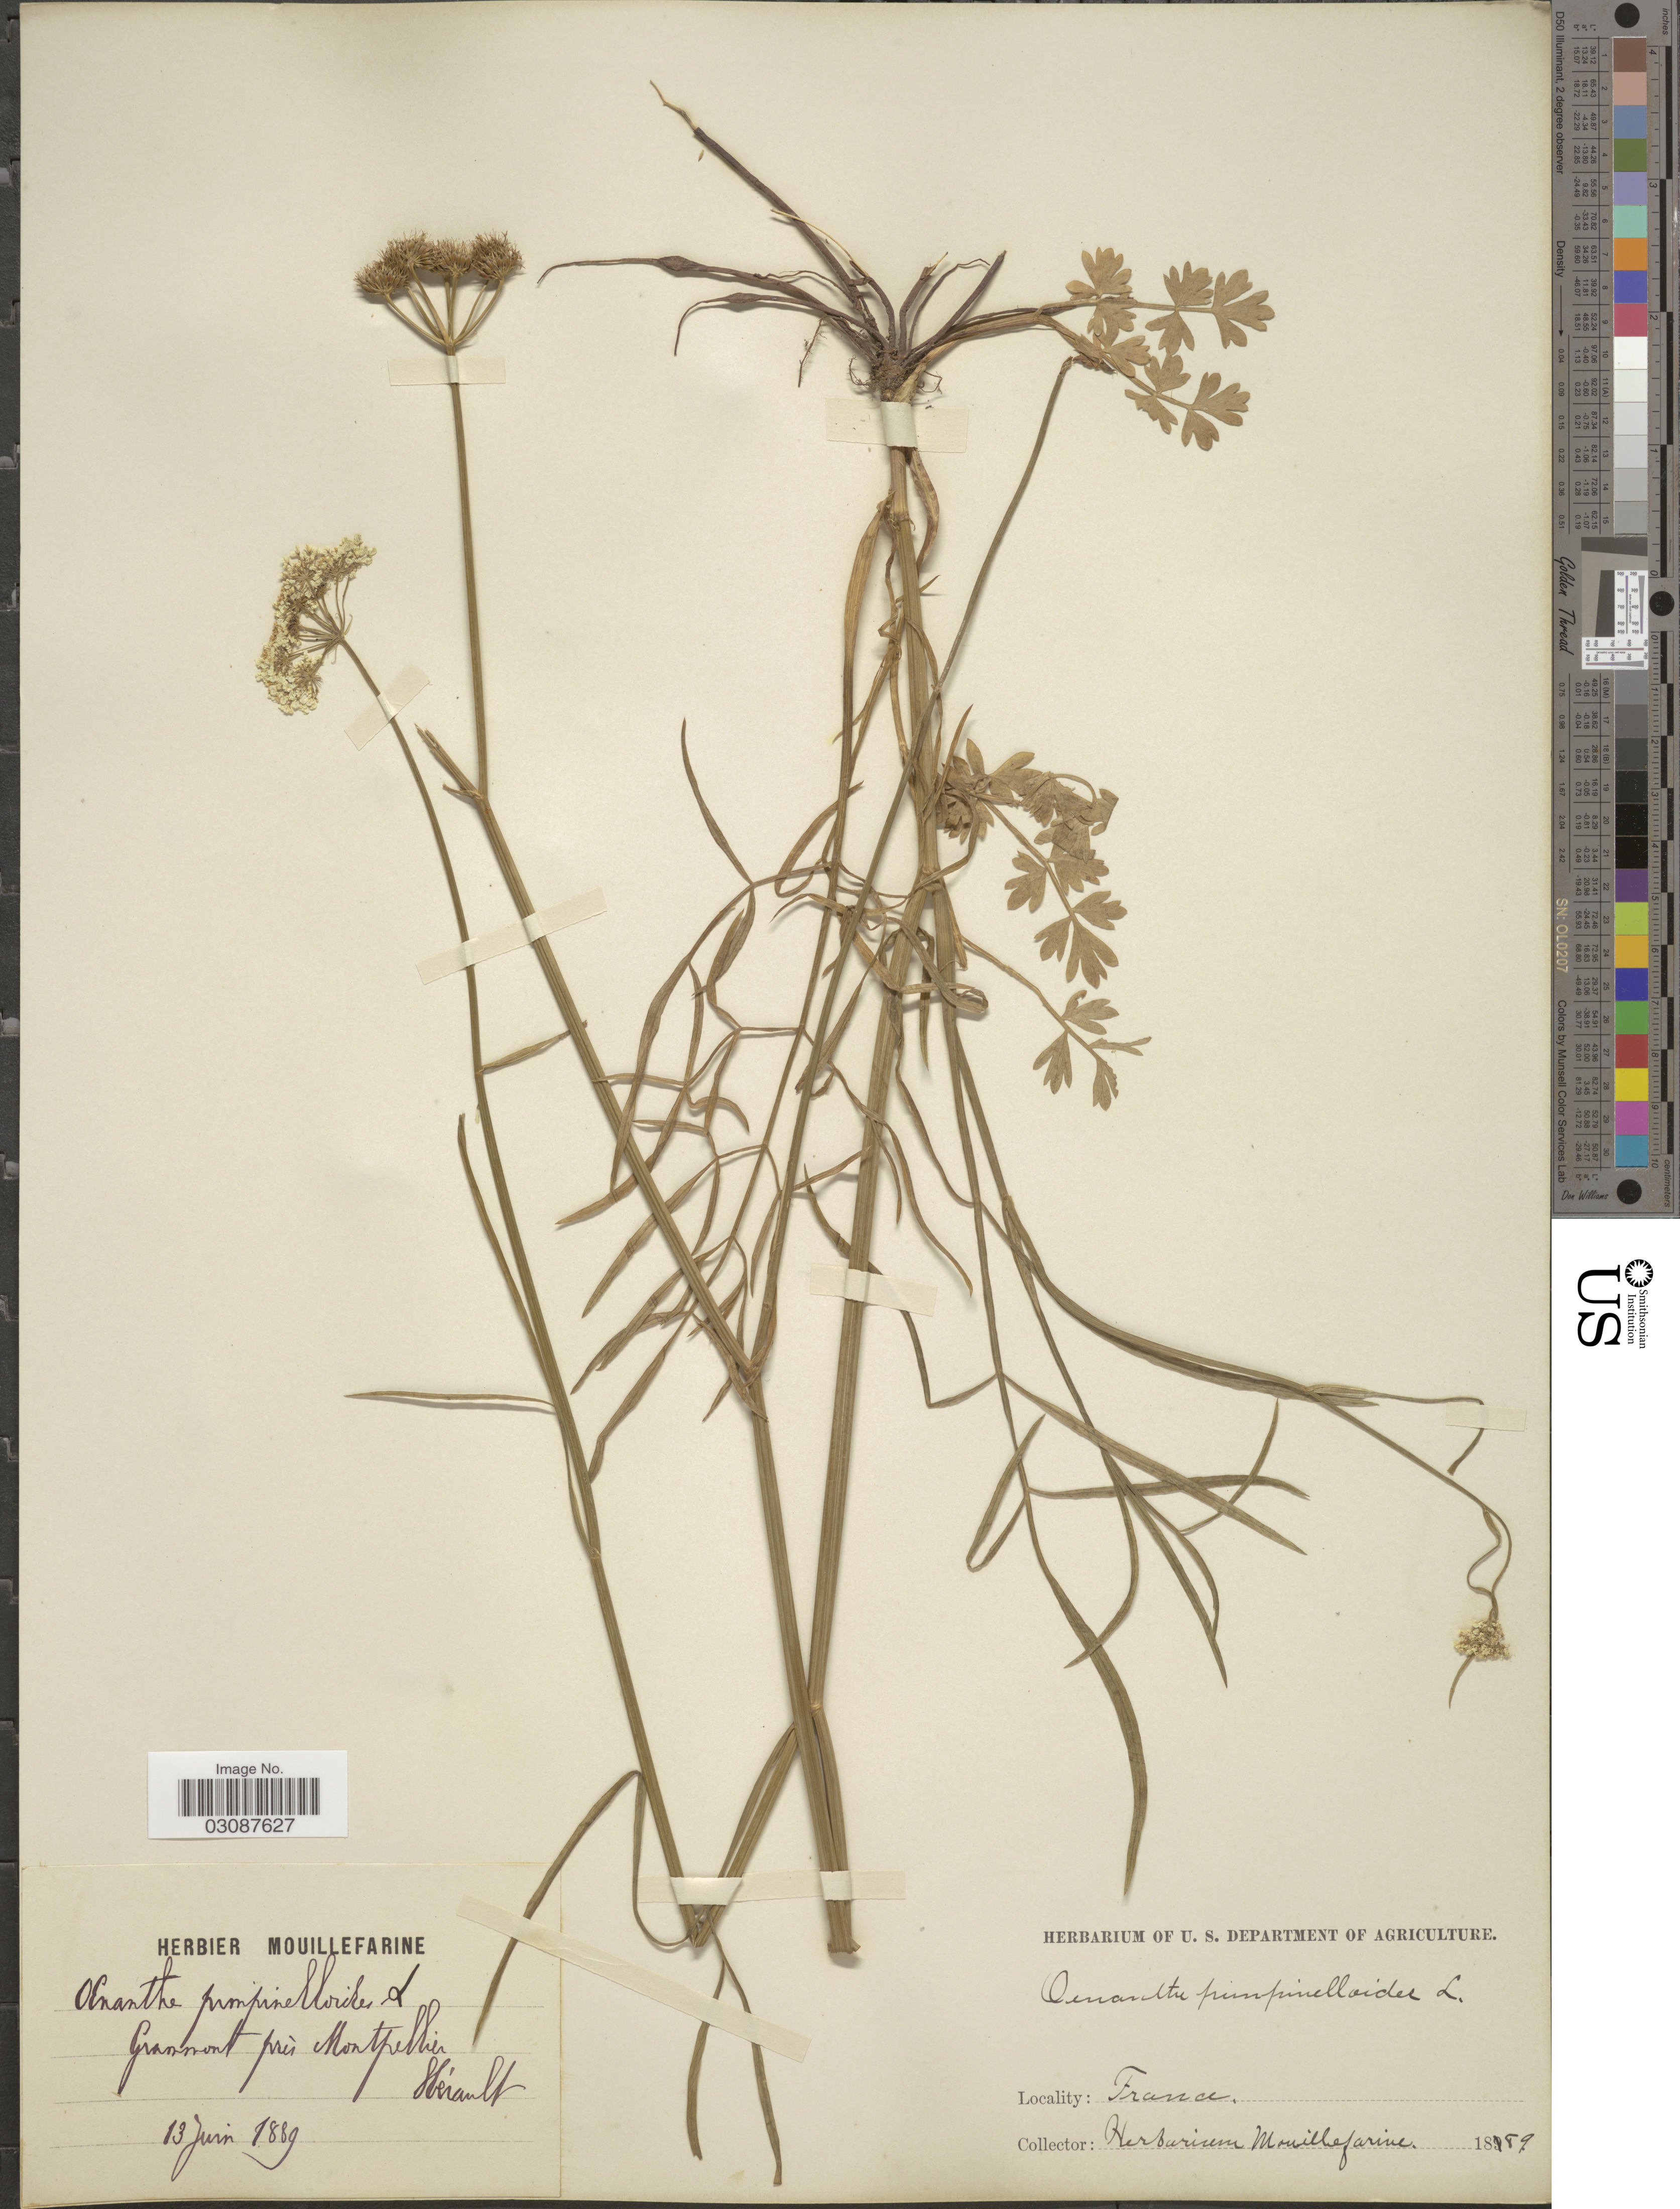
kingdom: Plantae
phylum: Tracheophyta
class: Magnoliopsida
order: Apiales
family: Apiaceae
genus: Oenanthe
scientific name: Oenanthe pimpinelloides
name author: L.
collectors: ex herb. Mouillefarine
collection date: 1889-06-13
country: France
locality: Grammont près Montpellier, Hérault.